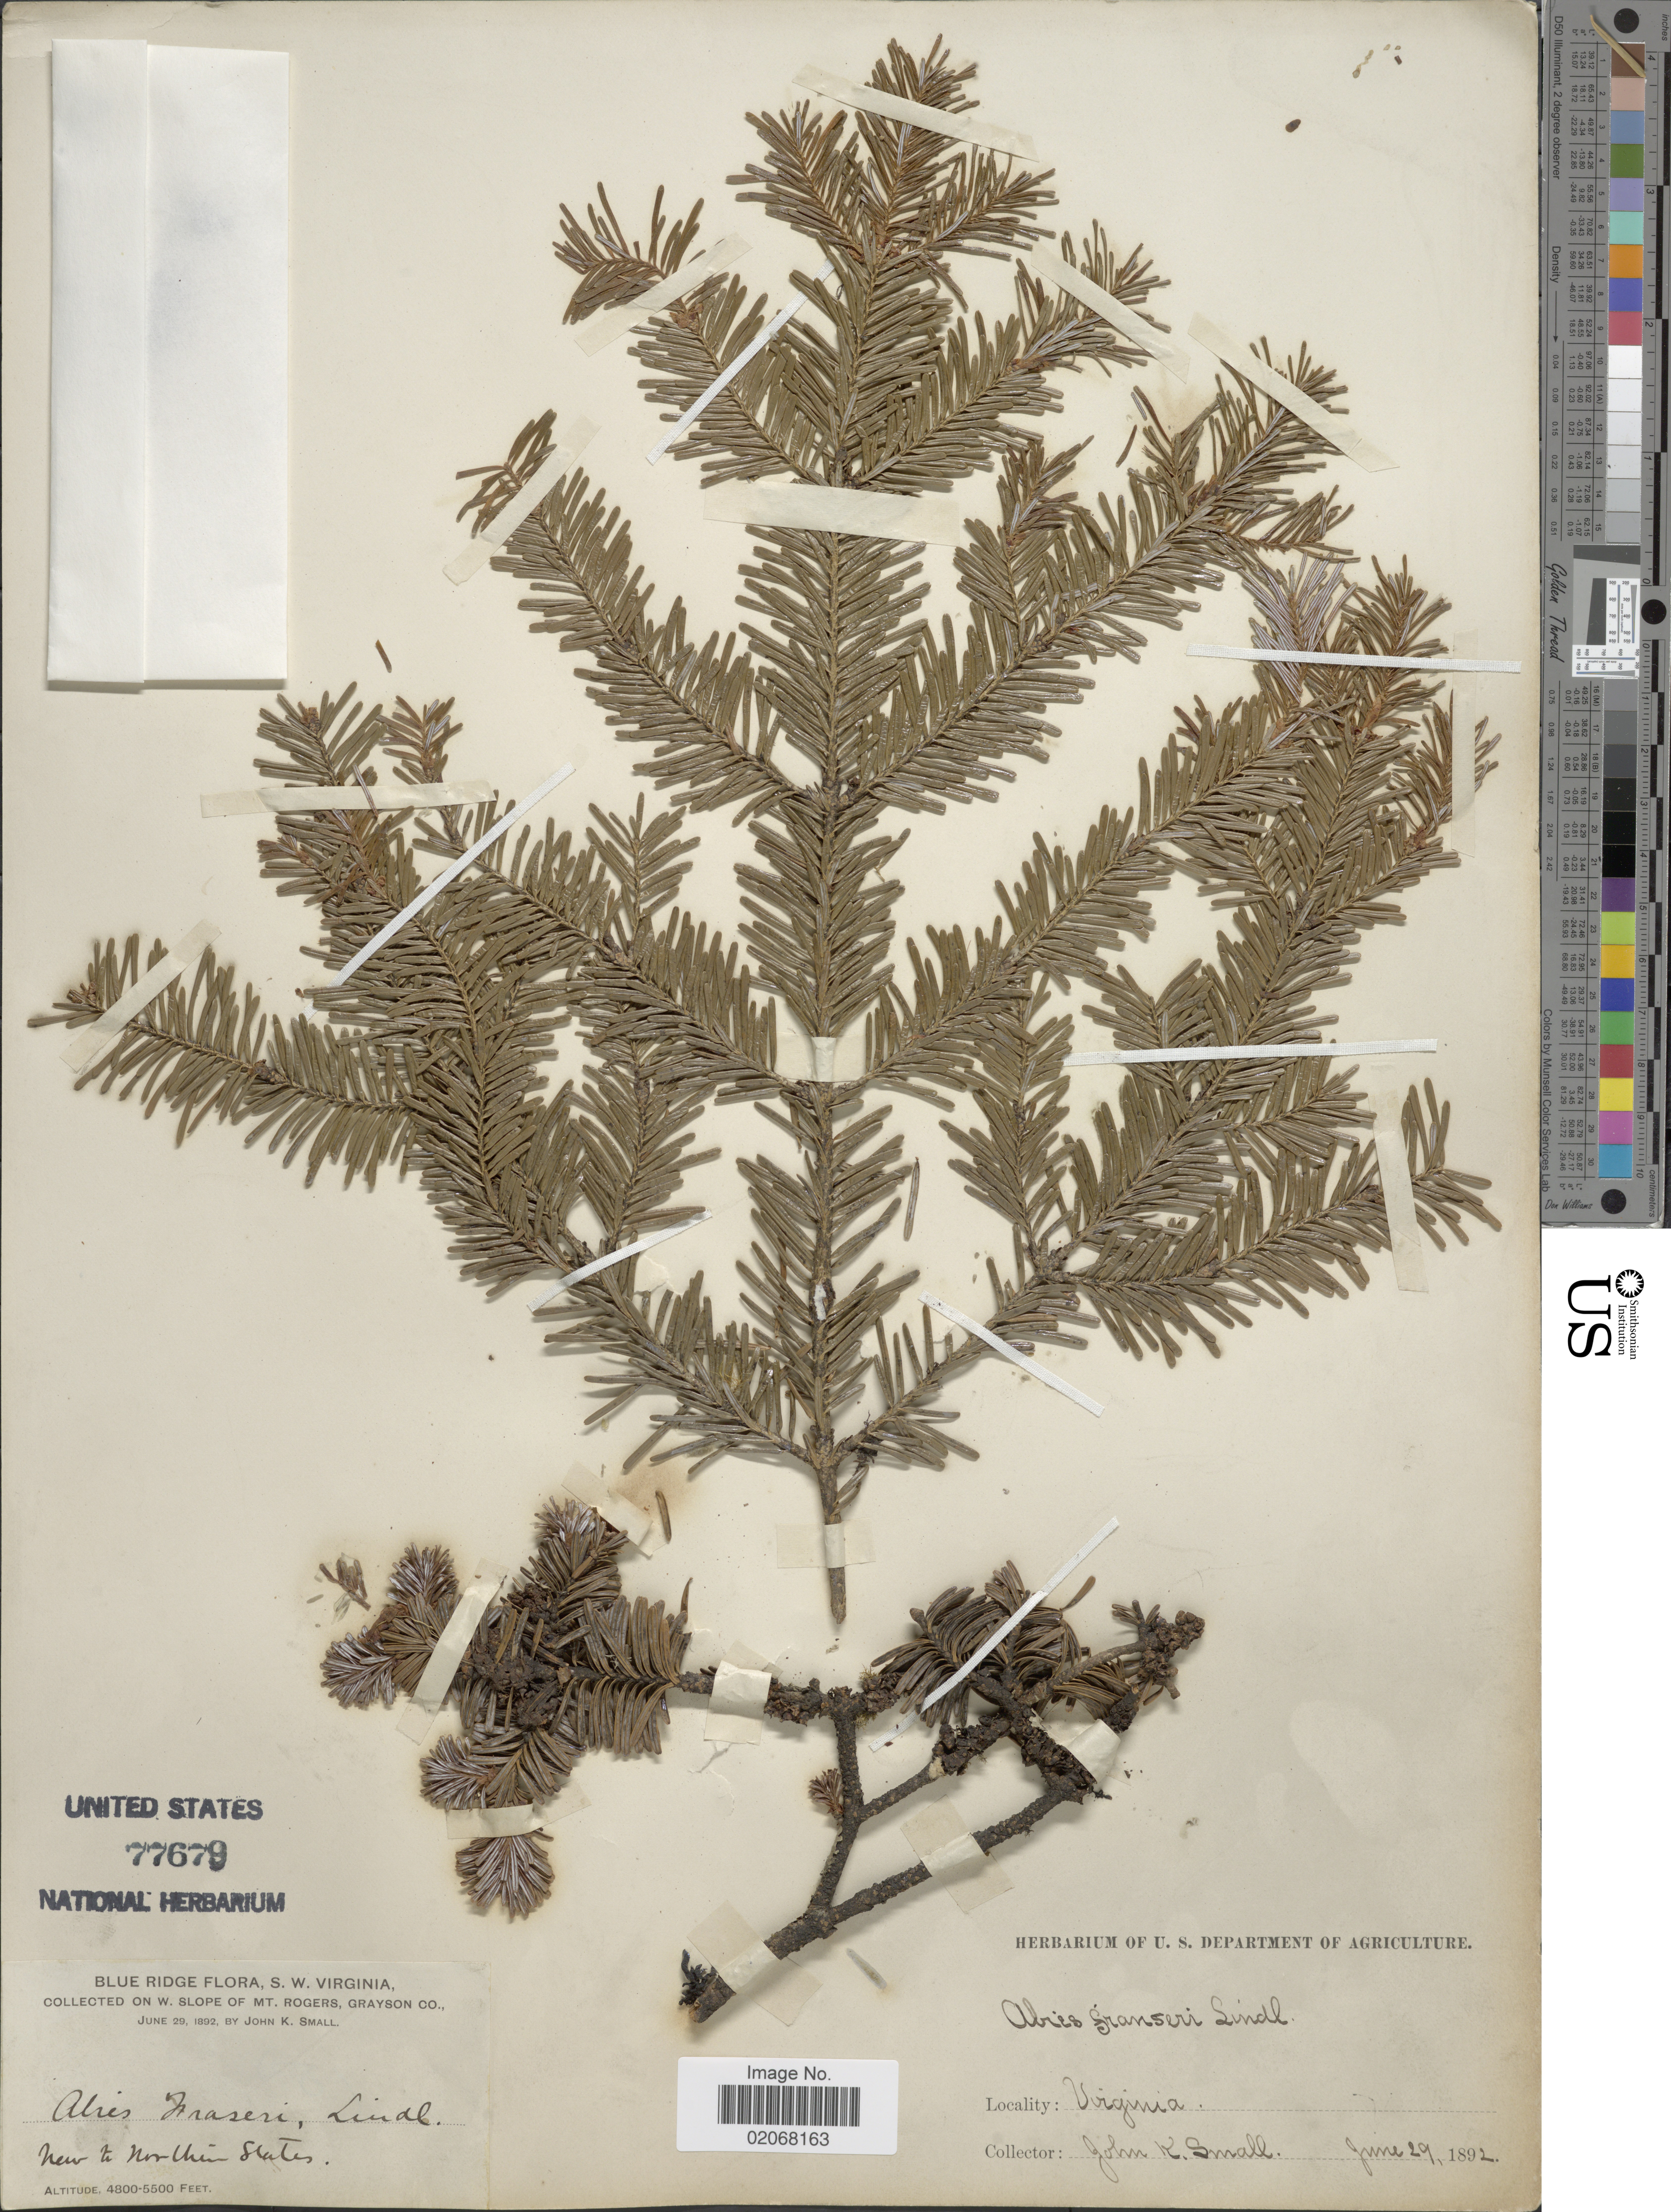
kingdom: Plantae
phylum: Tracheophyta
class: Pinopsida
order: Pinales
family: Pinaceae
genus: Abies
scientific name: Abies fraseri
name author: (Pursh) Poir.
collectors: J. K. Small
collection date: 1892-06-29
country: United States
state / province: Virginia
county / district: Grayson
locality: Blue Ridge, S.W. Virginia, W slope of Mt Rogers, Grayson Co.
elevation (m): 1463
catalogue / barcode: US 77679